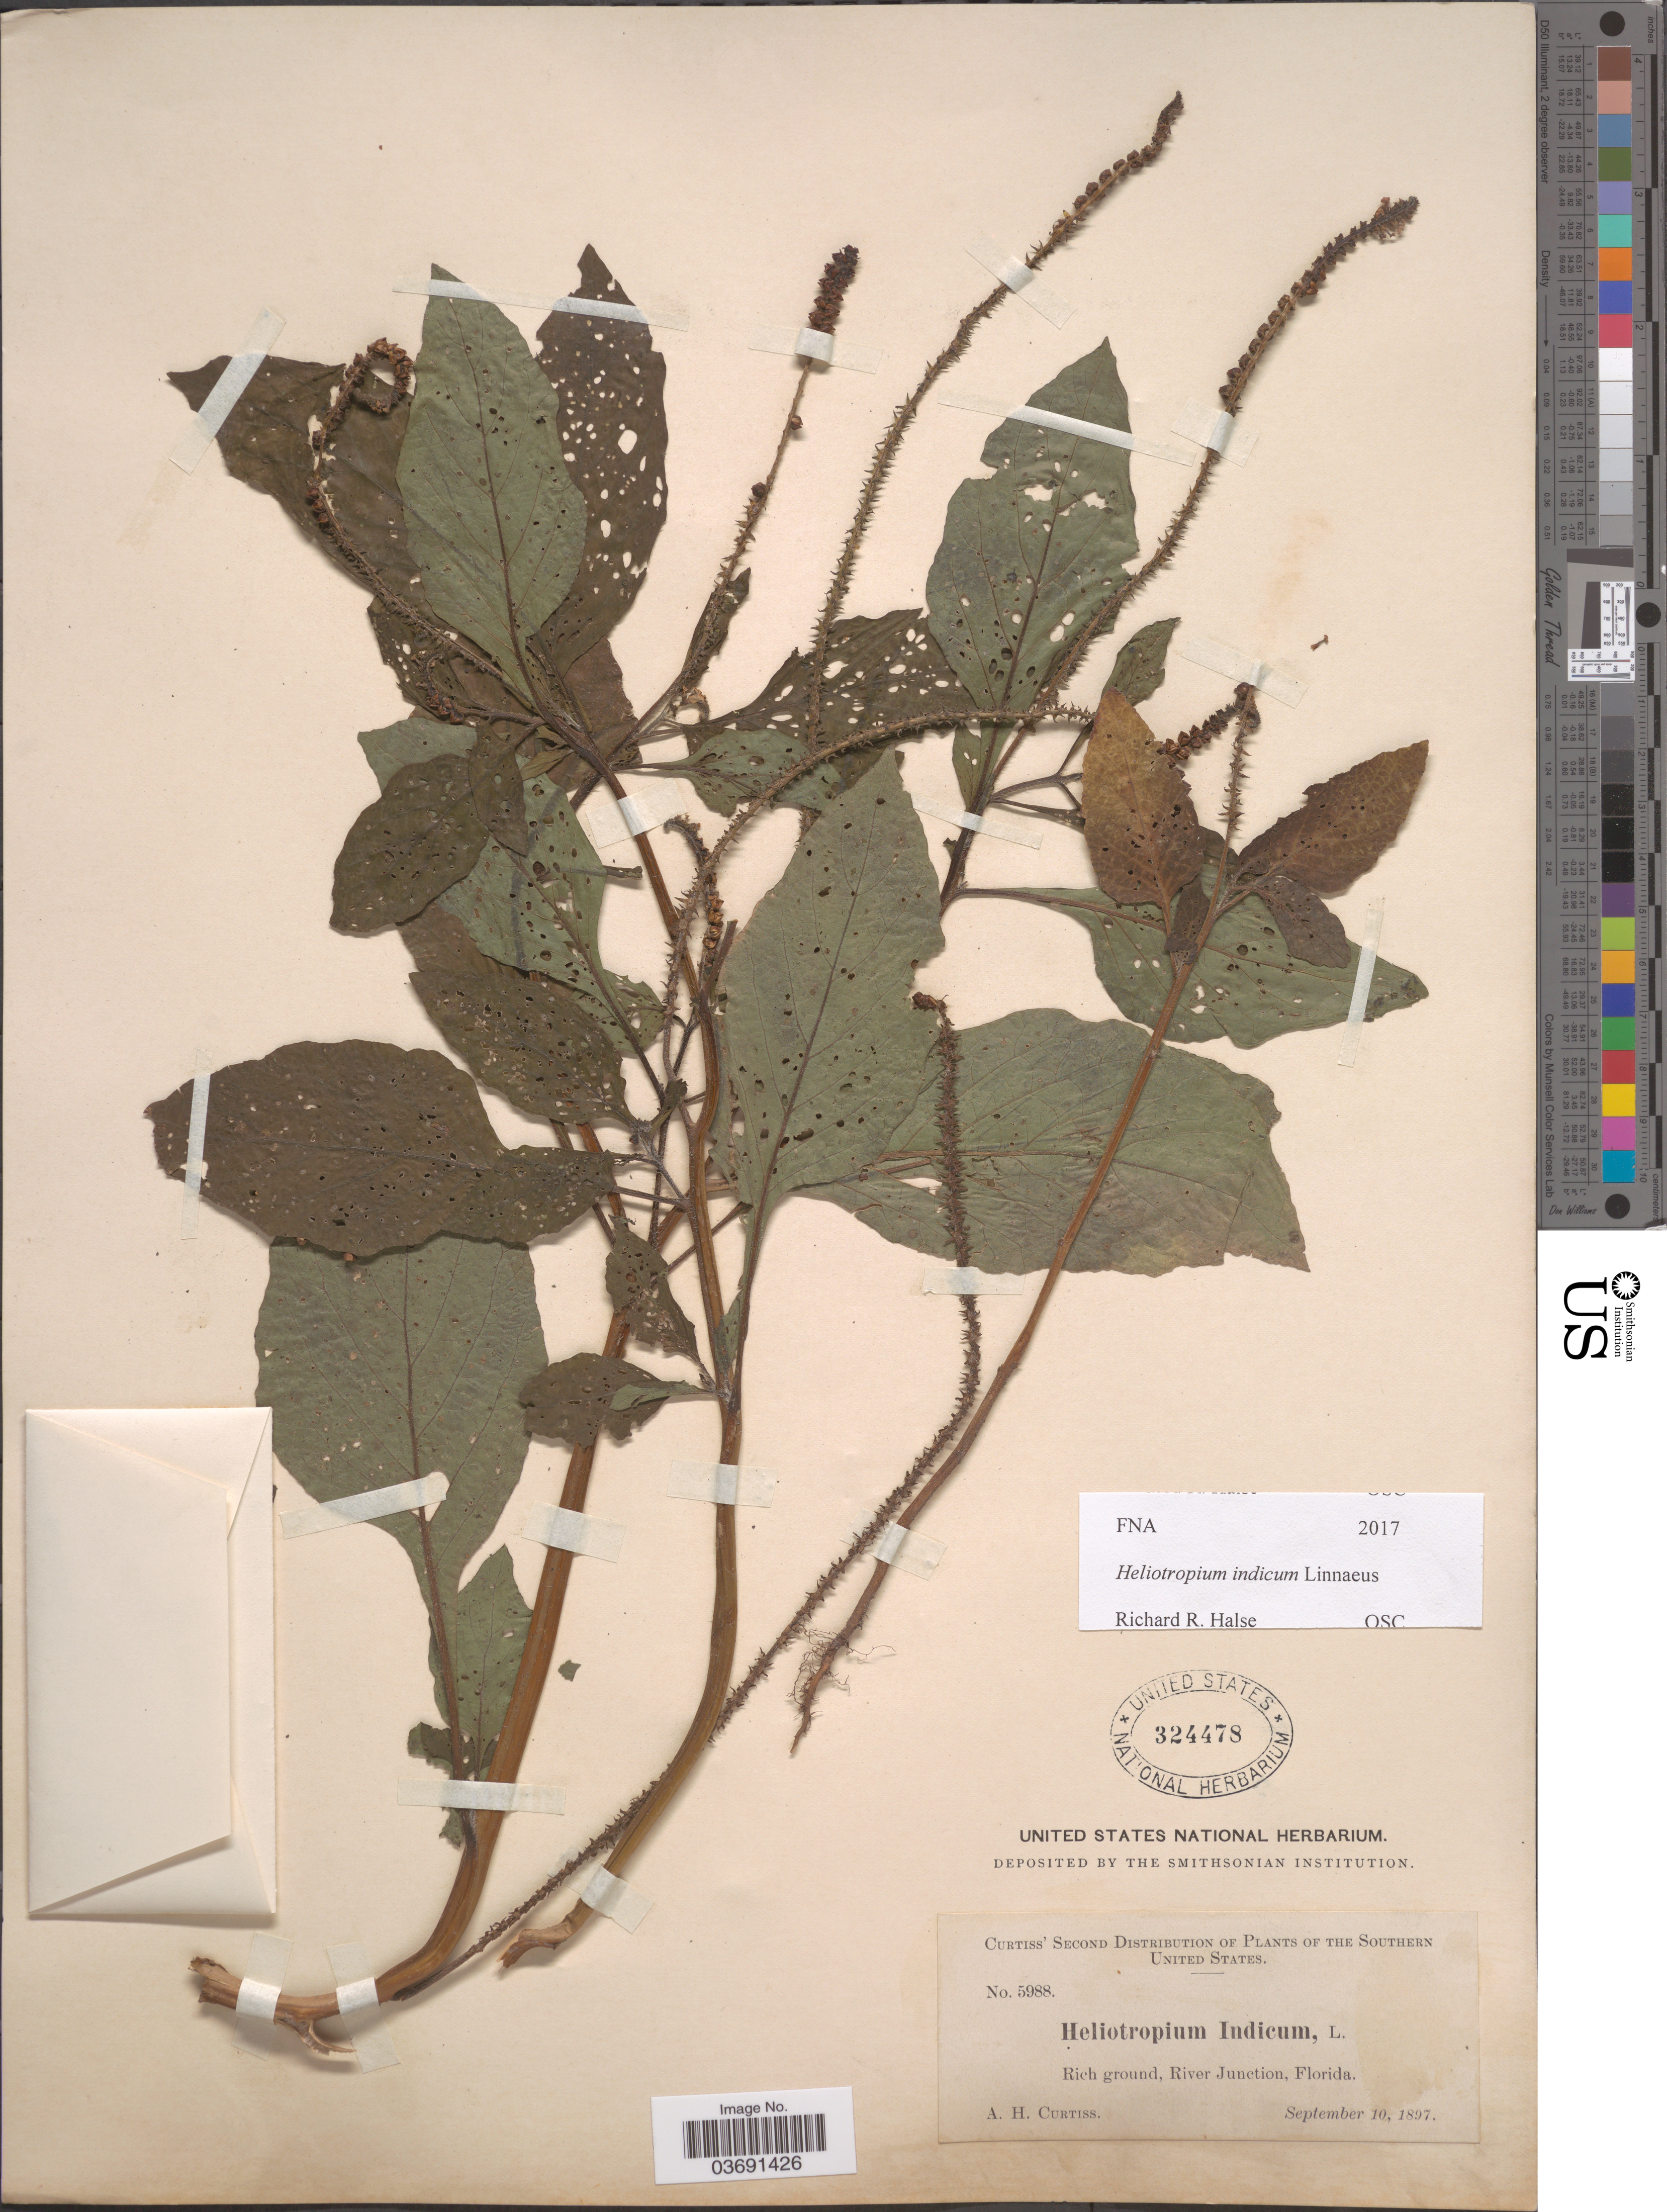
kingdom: Plantae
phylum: Tracheophyta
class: Magnoliopsida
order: Boraginales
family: Heliotropiaceae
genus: Heliotropium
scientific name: Heliotropium indicum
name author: L.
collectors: A. H. Curtiss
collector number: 5988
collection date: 1897-09-10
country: United States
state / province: Florida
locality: Southern United States. Rich ground, River Junction.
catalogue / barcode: US 324478